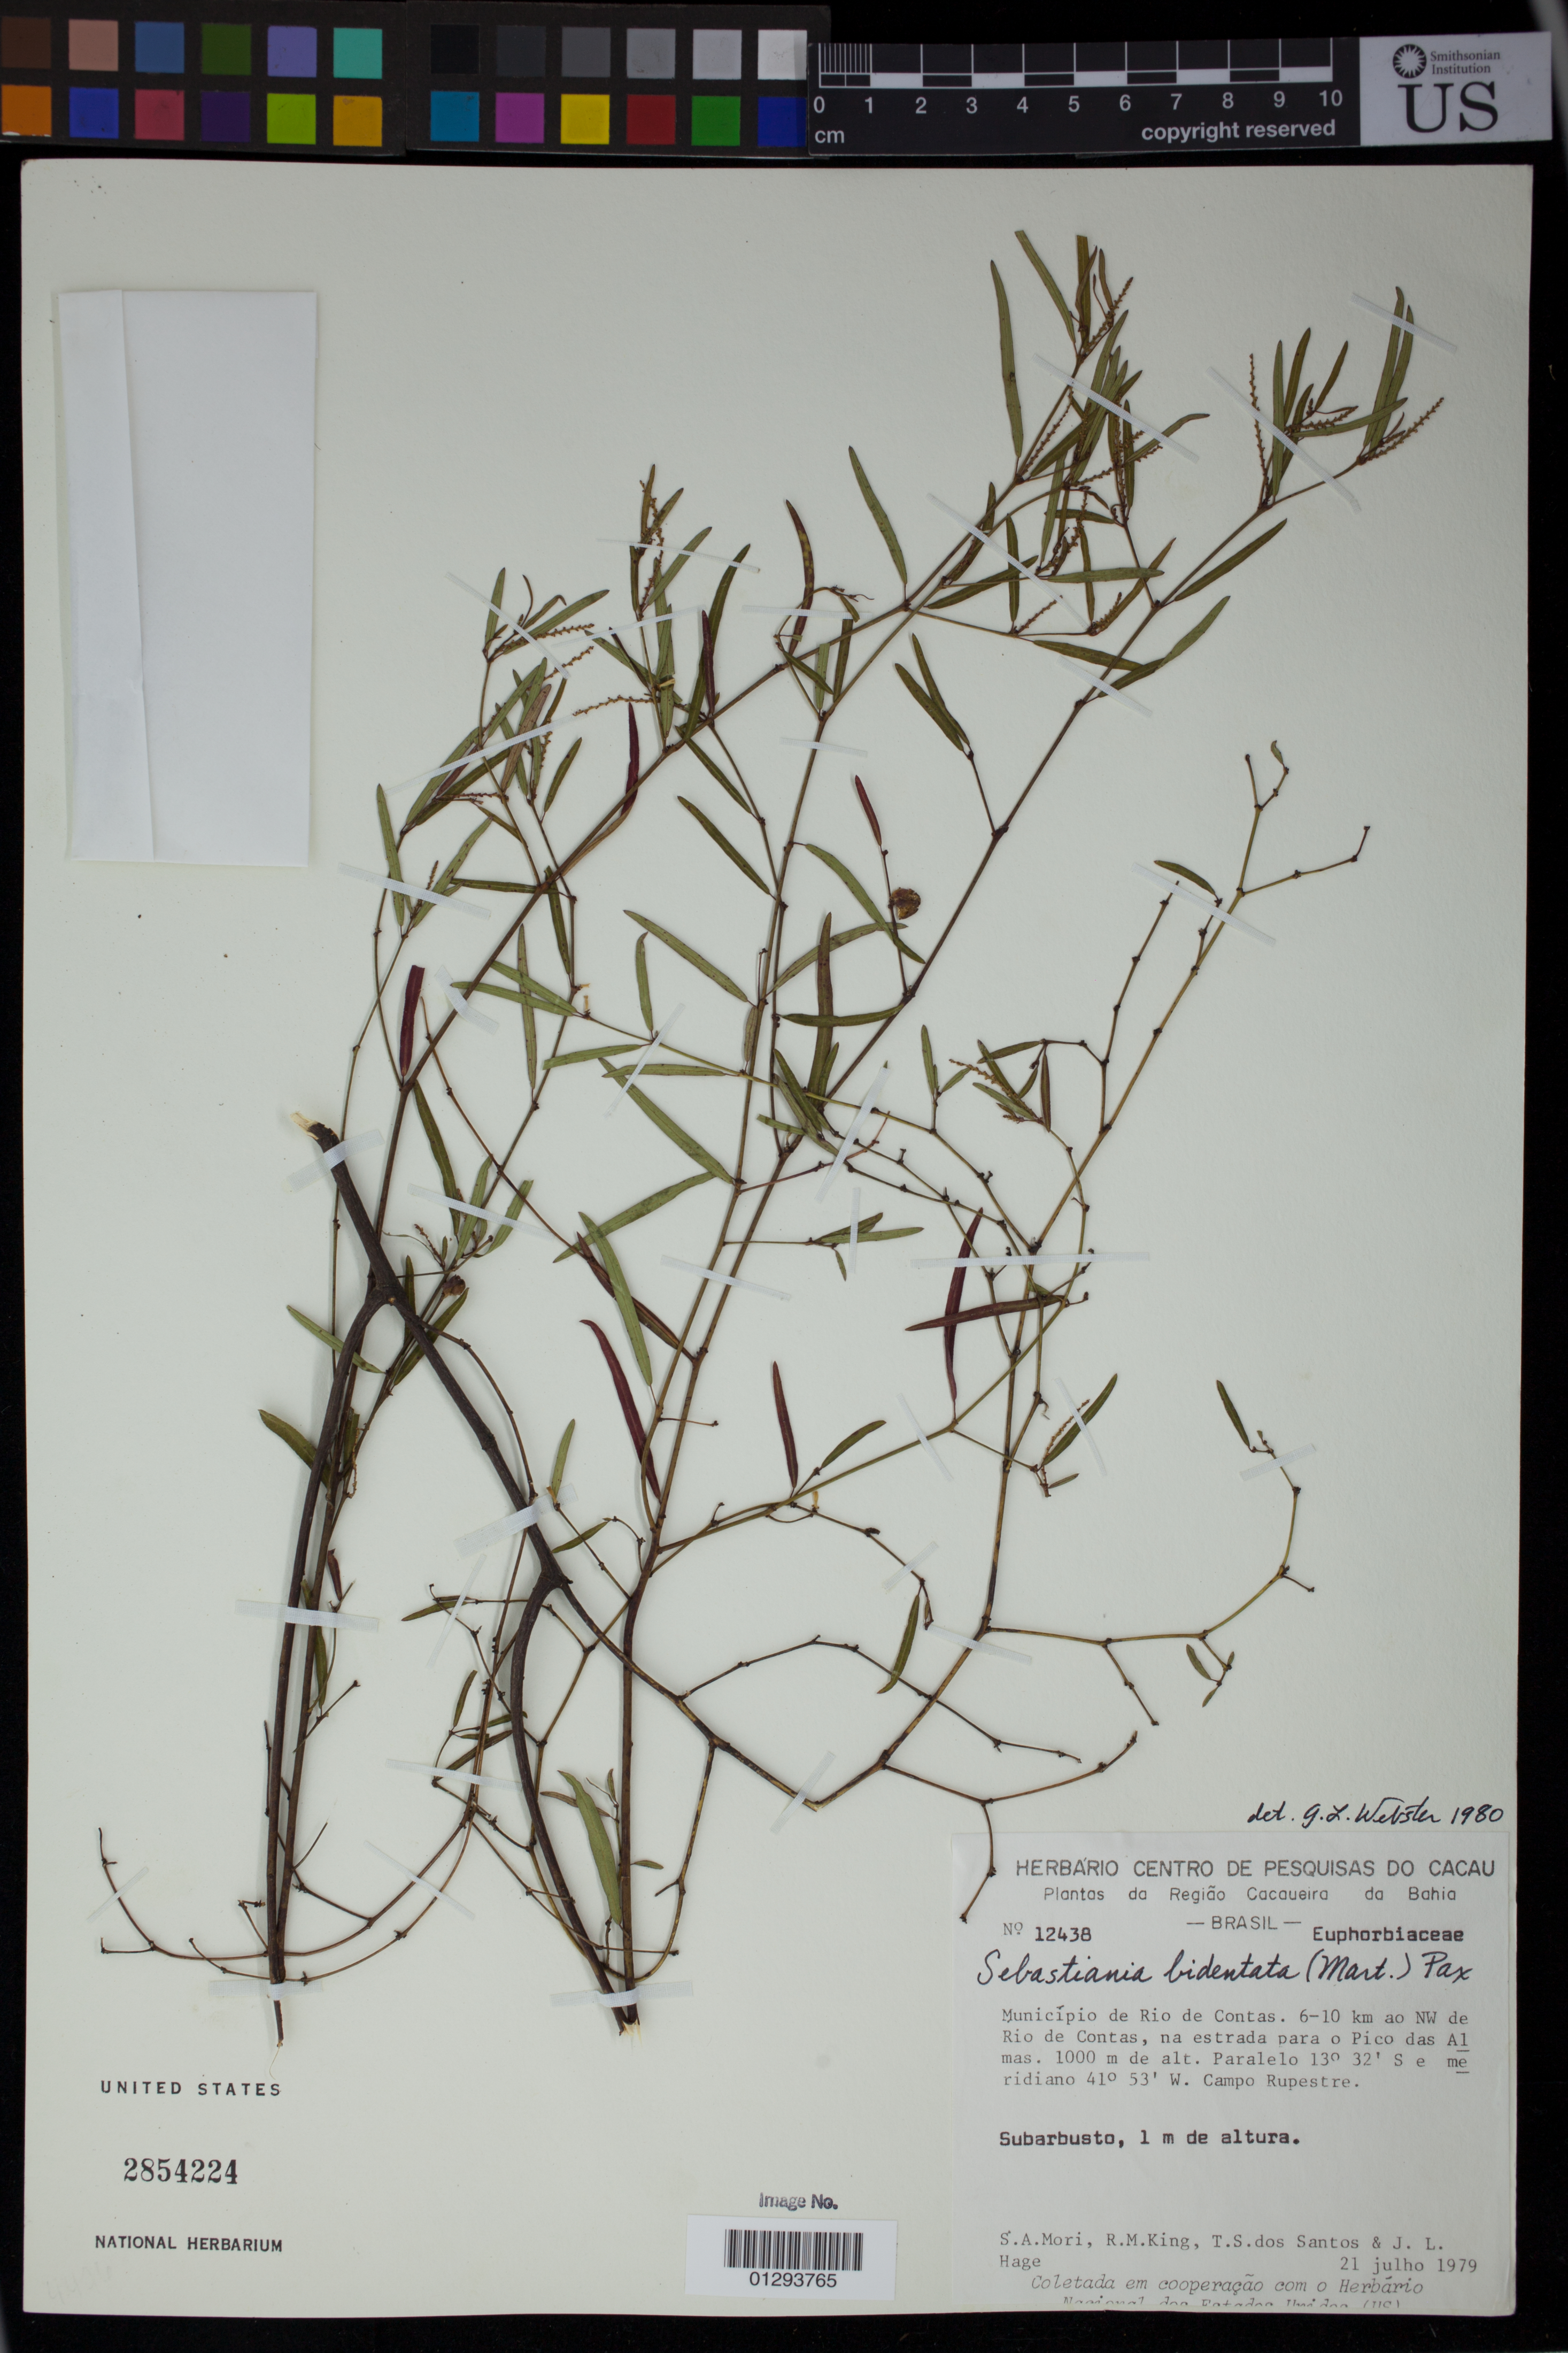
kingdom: Plantae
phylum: Tracheophyta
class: Magnoliopsida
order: Malpighiales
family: Euphorbiaceae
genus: Sebastiania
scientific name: Sebastiania bidentata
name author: (Mart. & Zucc.) Pax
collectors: S. Mori, R. M. King, T. S. Santos & J. Hage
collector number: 12438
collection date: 1979-07-21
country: Brazil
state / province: Bahia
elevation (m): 1000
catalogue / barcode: US 2854224